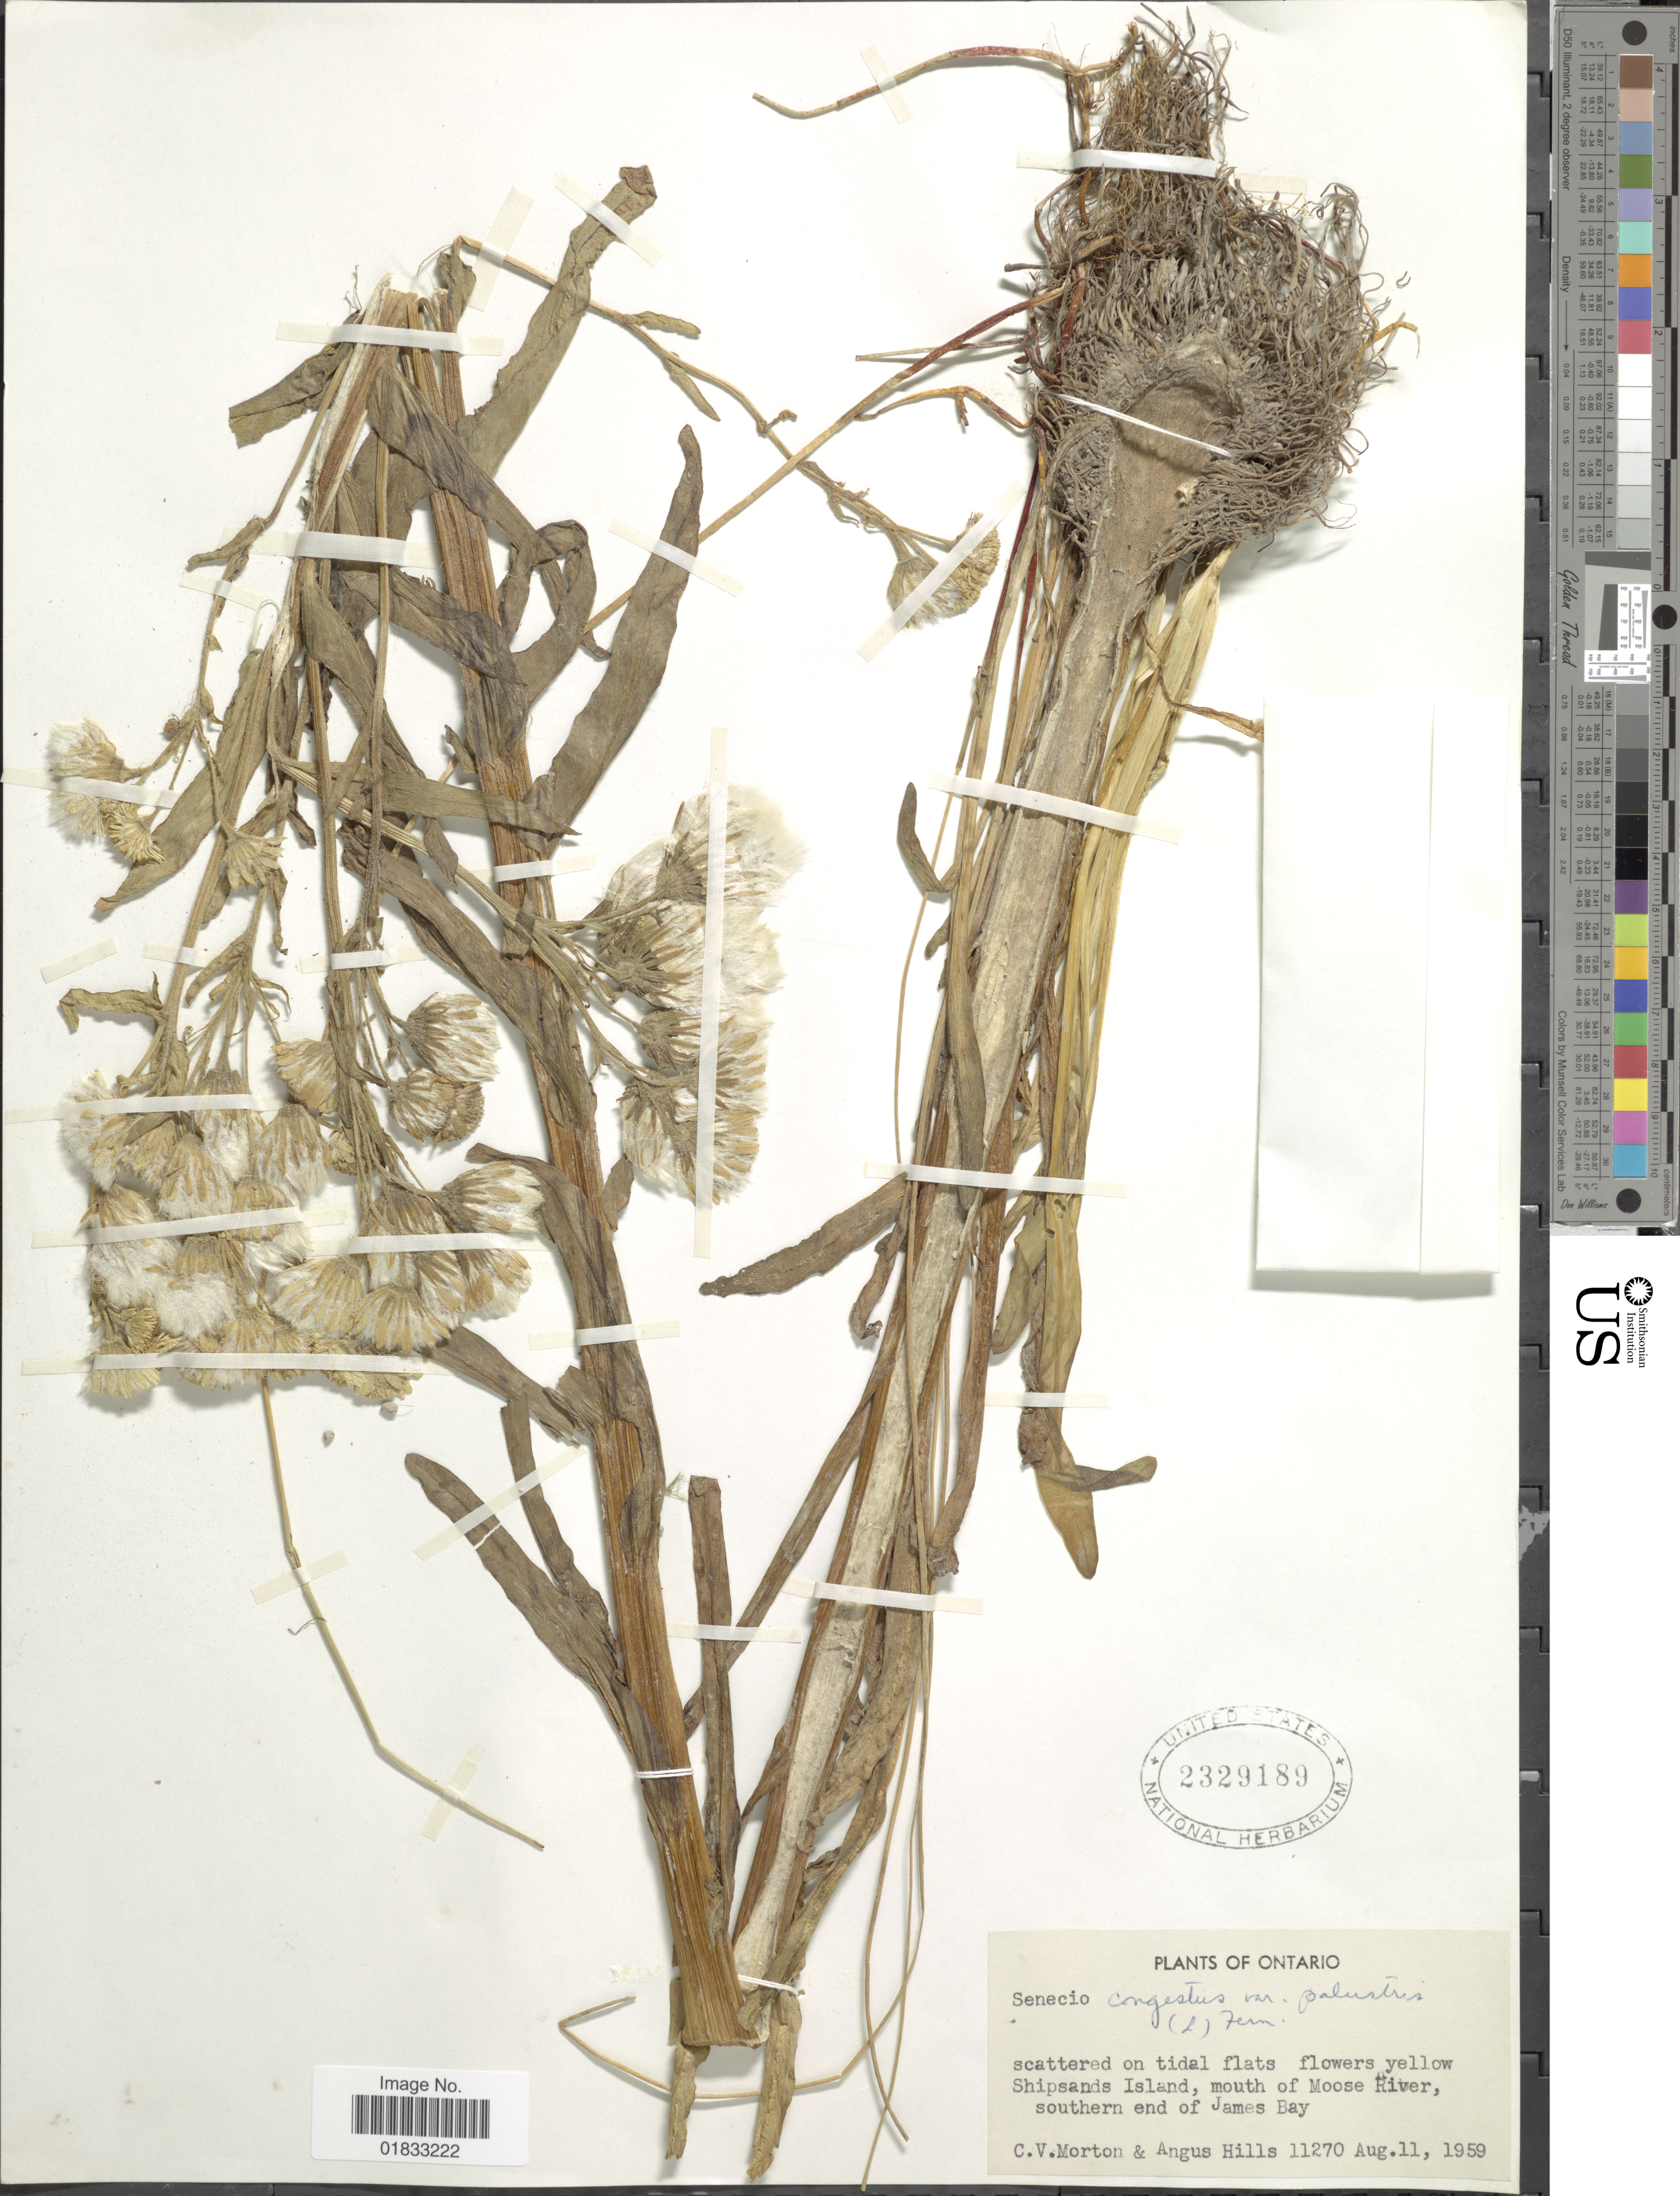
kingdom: Plantae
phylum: Tracheophyta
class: Magnoliopsida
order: Asterales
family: Asteraceae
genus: Tephroseris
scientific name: Tephroseris palustris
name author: (L.) Rchb.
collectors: C. V. Morton & A. Hills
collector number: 11270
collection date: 1959-08-11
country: Canada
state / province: Ontario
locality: Shipsands Island, mouth of Moose River, southern end of James Bay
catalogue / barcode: US 2329189